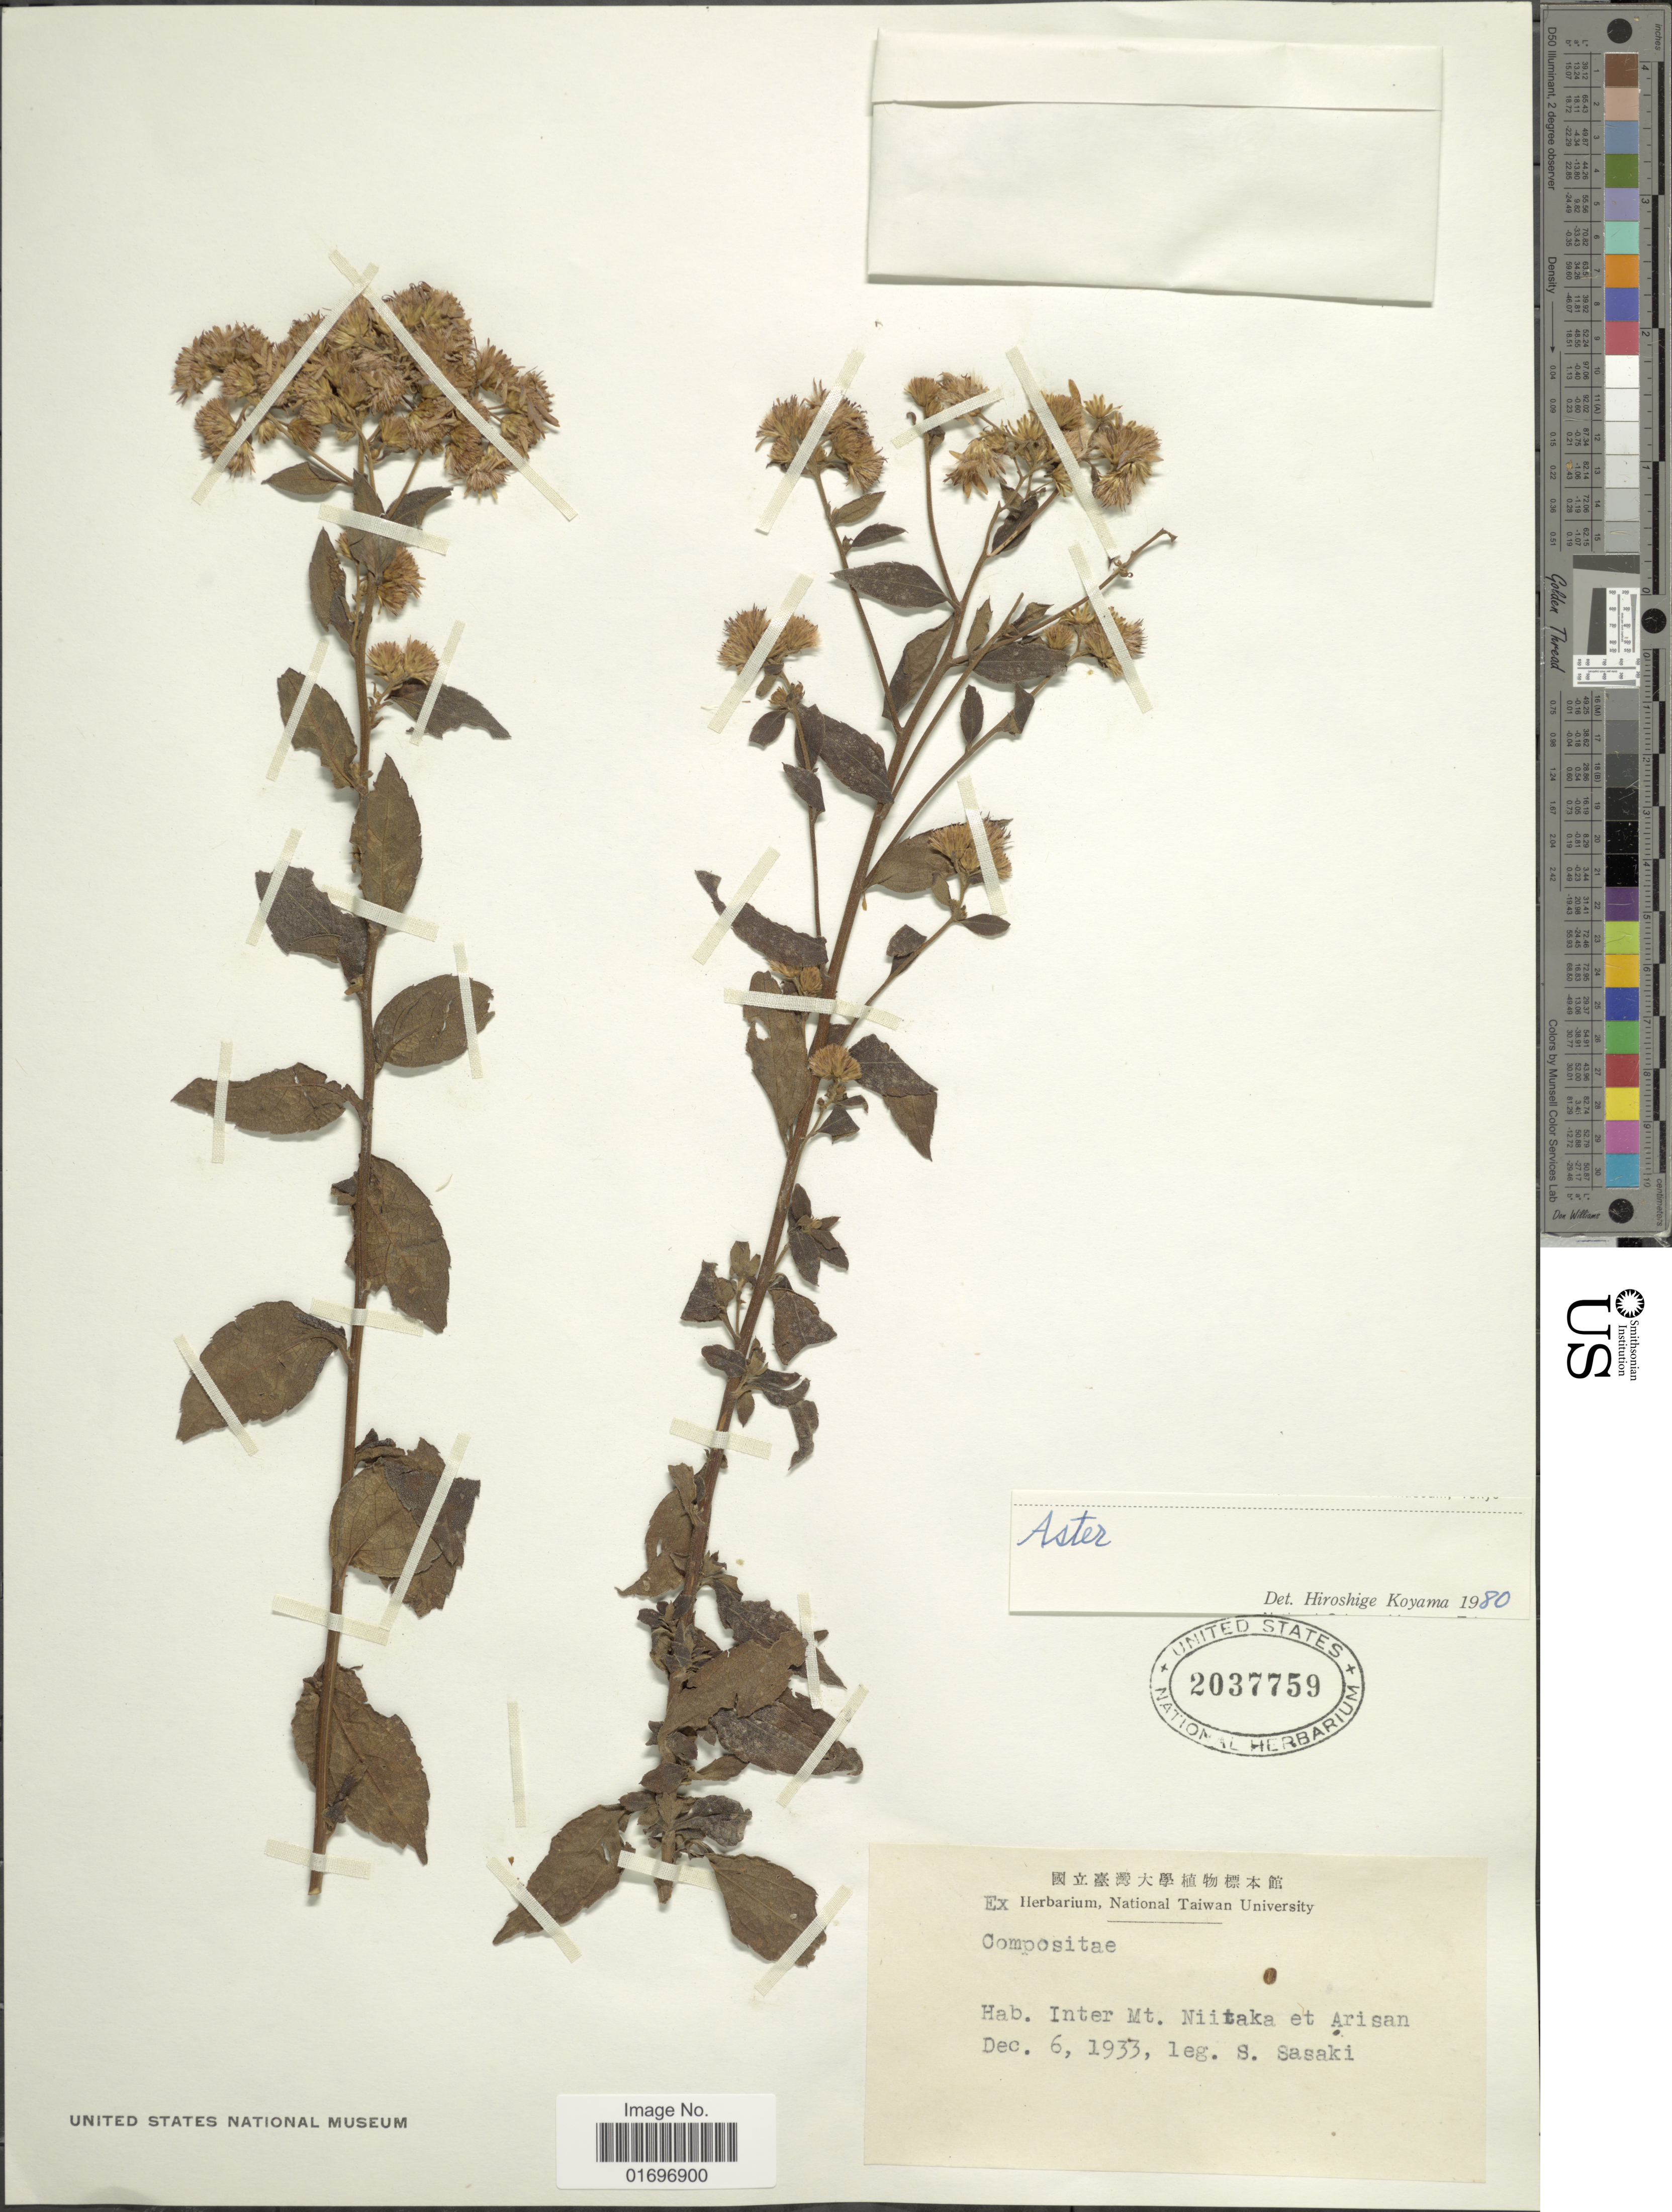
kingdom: Plantae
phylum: Tracheophyta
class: Magnoliopsida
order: Asterales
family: Asteraceae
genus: Aster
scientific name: Aster sp.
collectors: S. Sasaki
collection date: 1933-12-06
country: Taiwan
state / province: Taoyuan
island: Taiwan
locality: Inter Mt. Niitaka et Arisan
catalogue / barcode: US 2037759